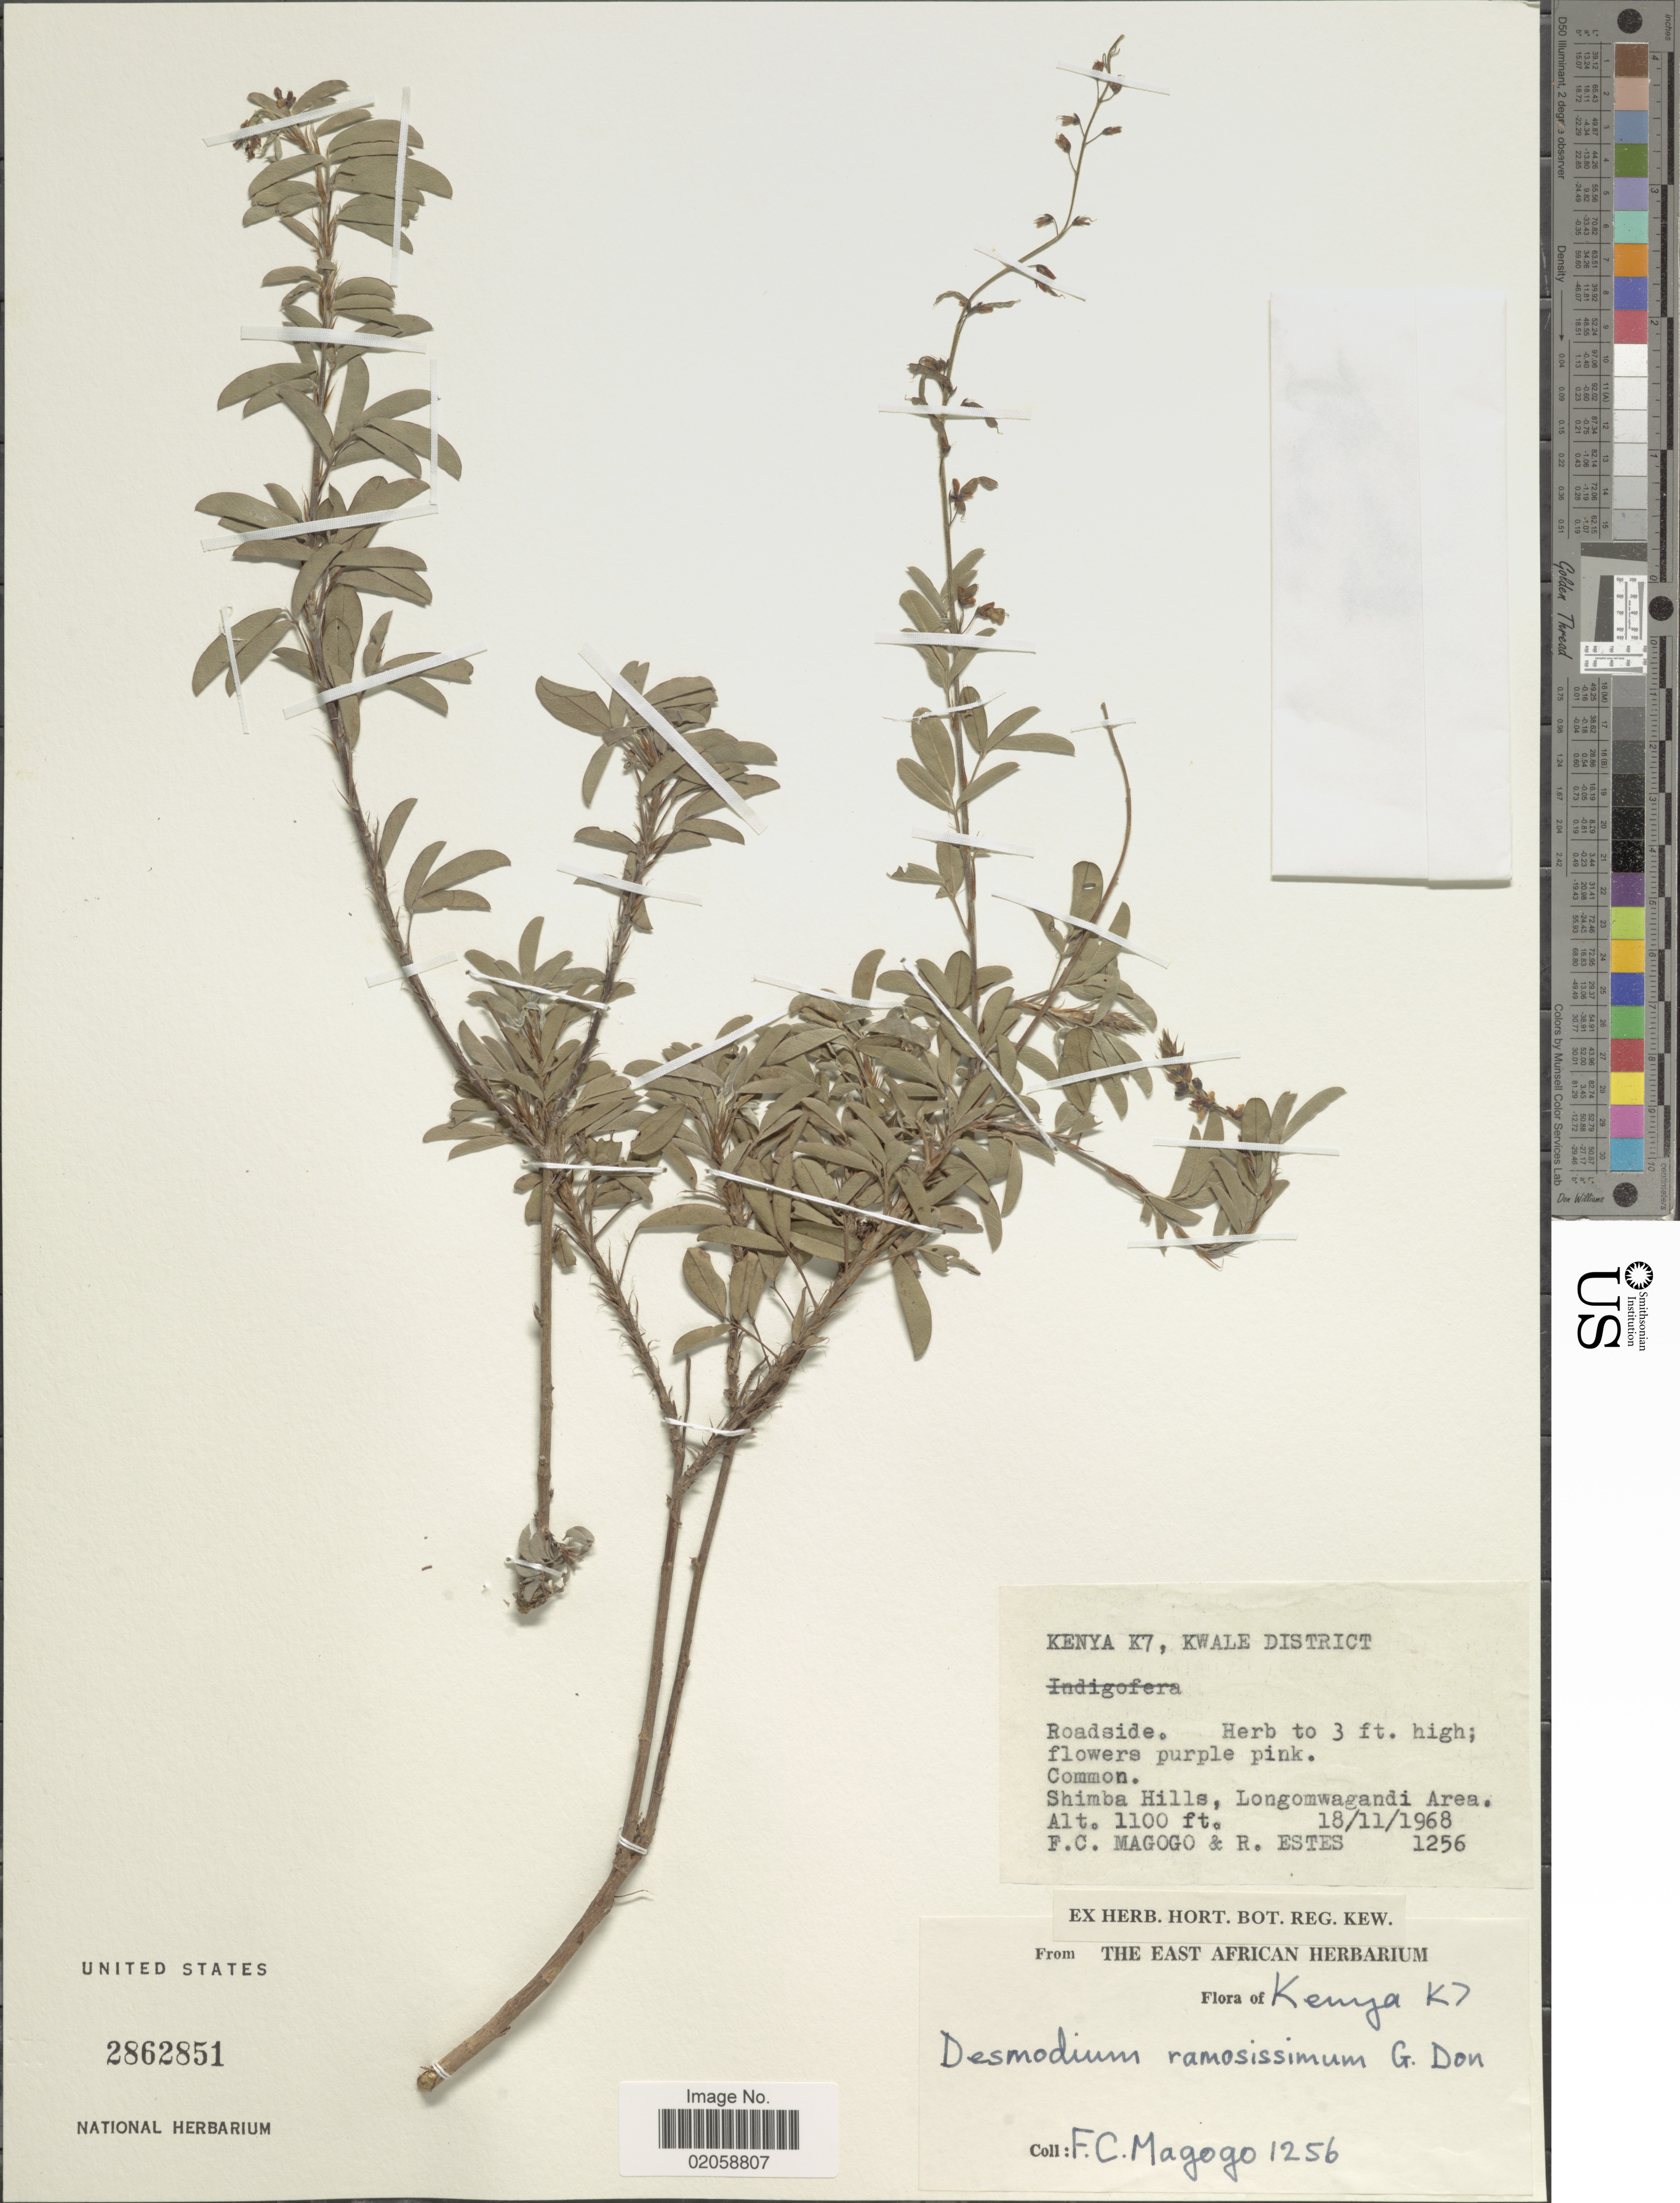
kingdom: Plantae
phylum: Tracheophyta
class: Magnoliopsida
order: Fabales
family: Fabaceae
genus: Grona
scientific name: Grona ramosissima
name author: (G. Don) H. Ohashi & K. Ohashi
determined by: Strong, Mark T., (BOT), Smithsonian Institution - National Museum of Natural History (UNITED STATES)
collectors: F. Magogo & R. Estes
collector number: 1256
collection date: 1968-11-18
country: Kenya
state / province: Kwale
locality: Kwale District. Roadside. Shimba Hills, Longomwagandi Area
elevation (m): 335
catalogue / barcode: US 2862851